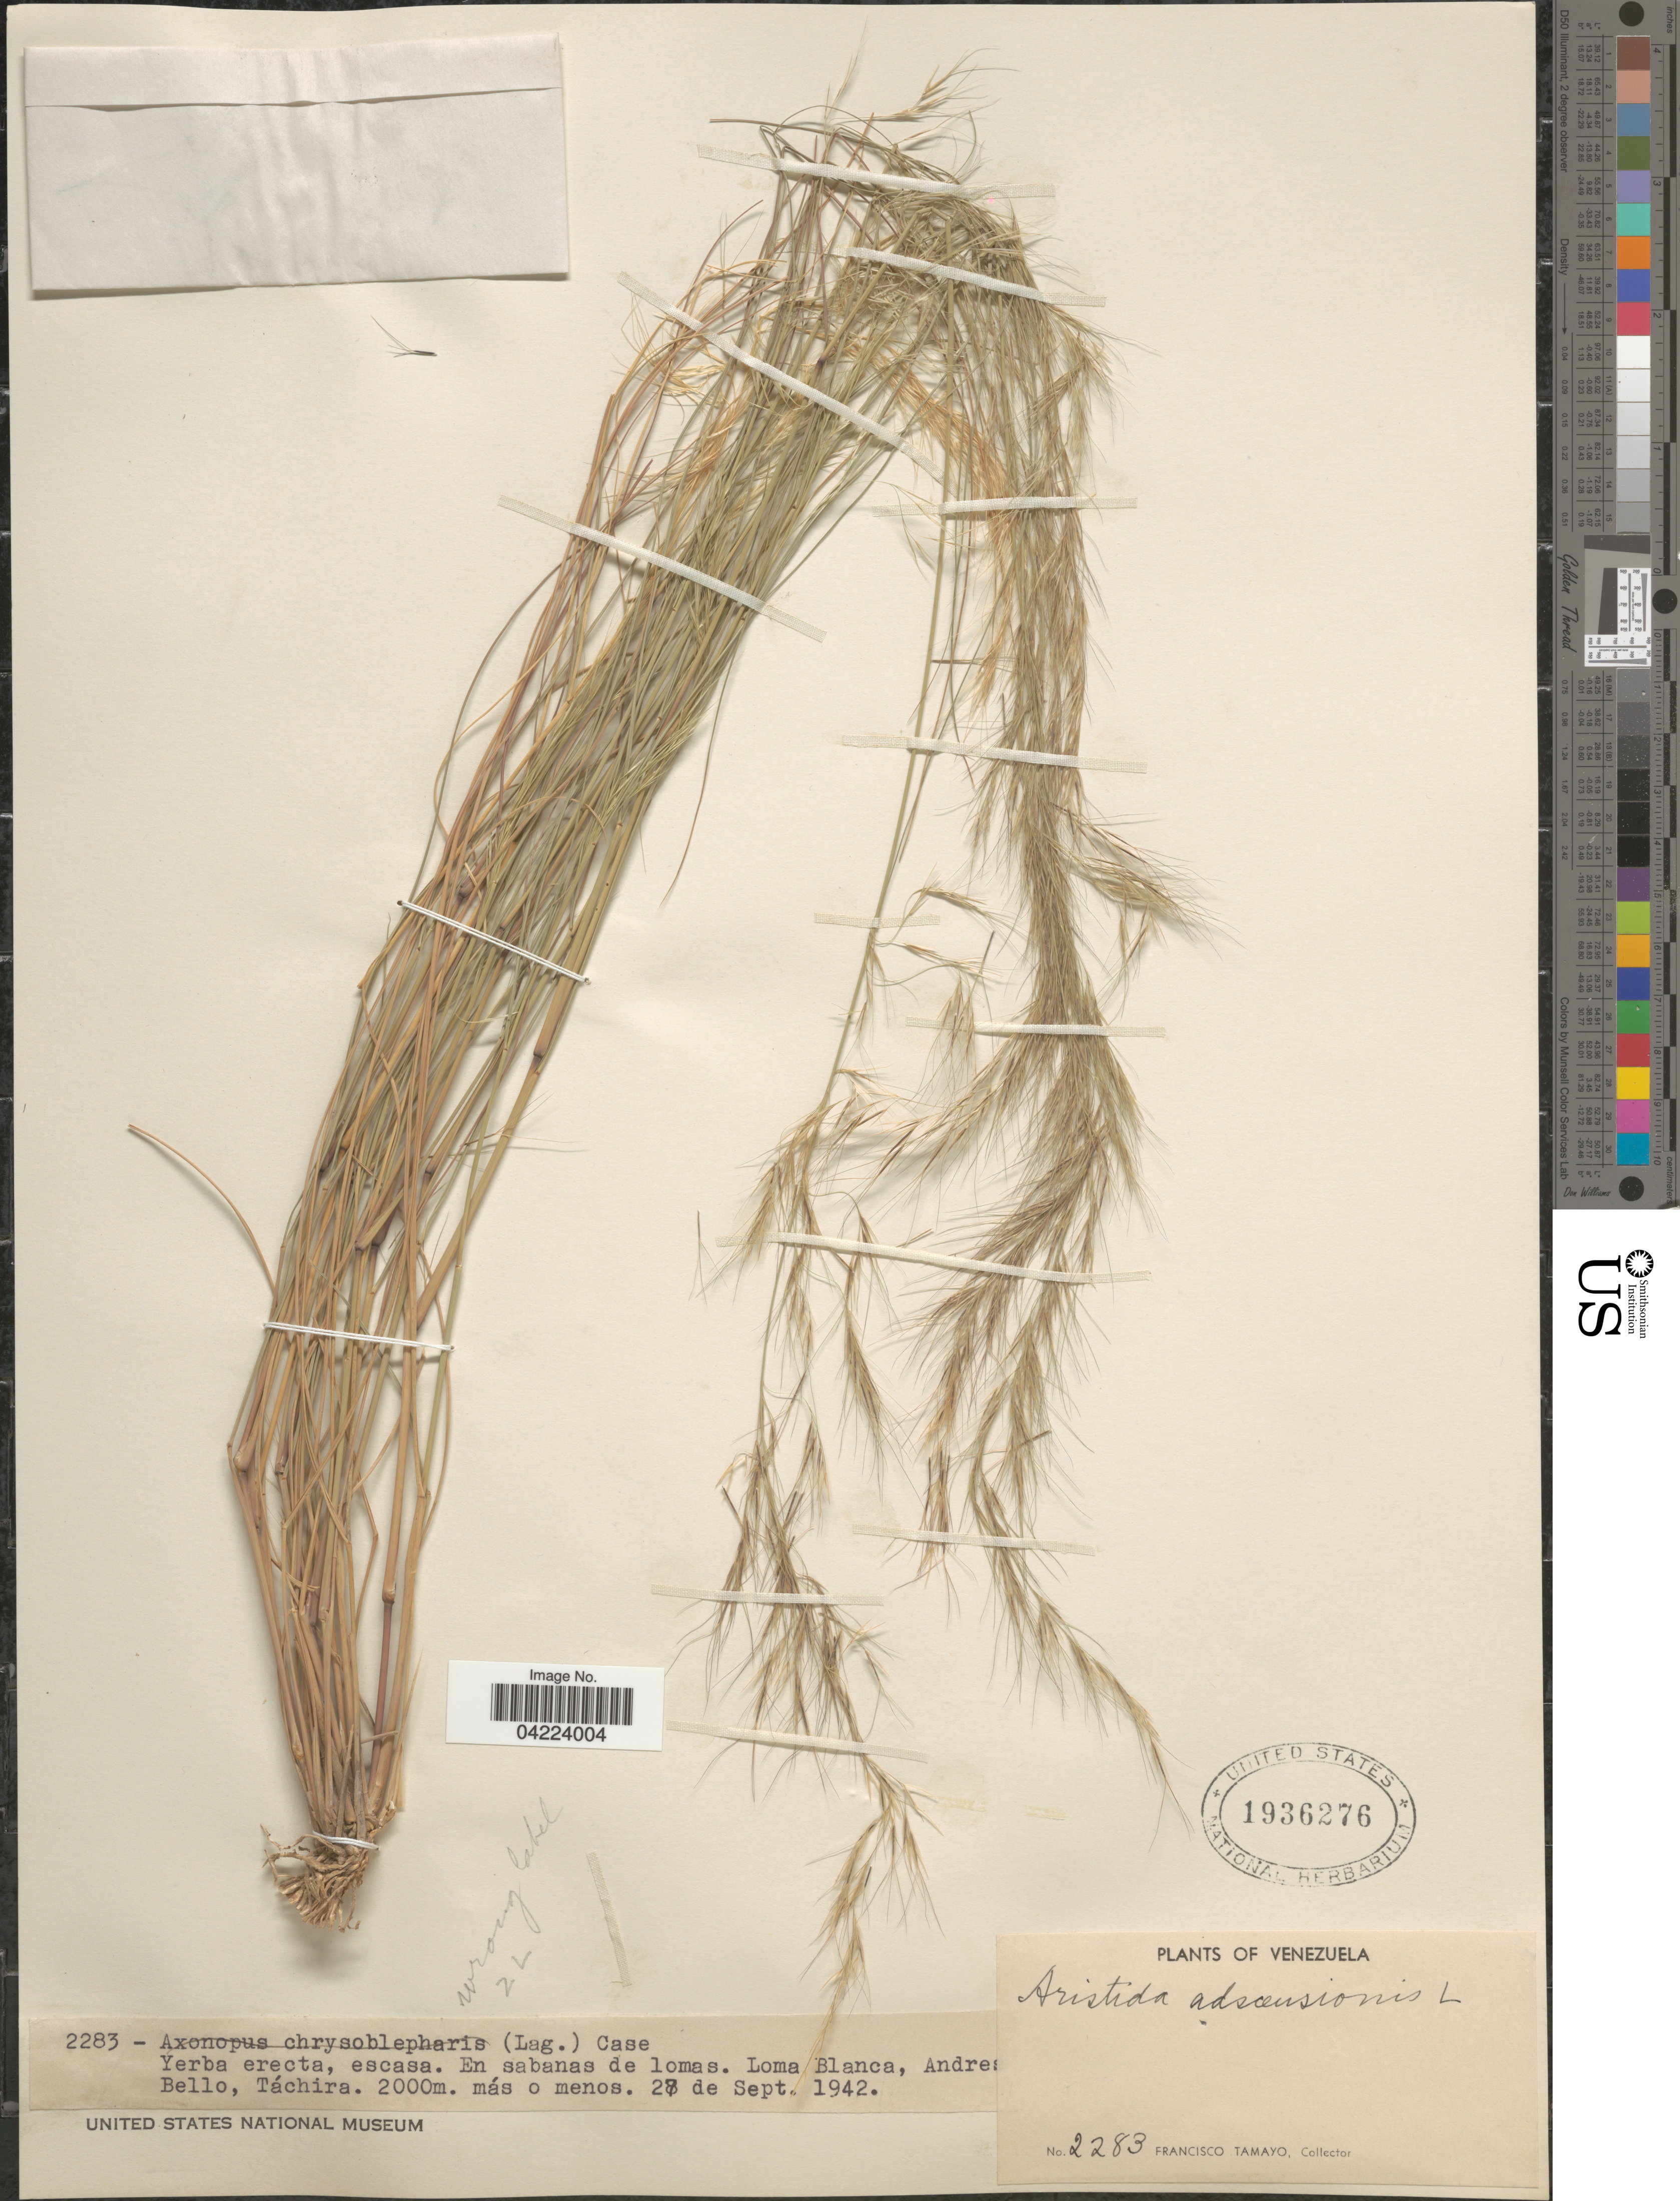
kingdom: Plantae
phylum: Tracheophyta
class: Liliopsida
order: Poales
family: Poaceae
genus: Aristida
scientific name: Aristida adscensionis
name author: L.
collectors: F. Tamayo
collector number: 2283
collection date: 1942-09-27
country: Venezuela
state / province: Tachira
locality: Case Yerba erecta, escasa. En sabanas de lomas. Loma Blanca, Andres Bello.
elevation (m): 2000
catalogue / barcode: US 1936276